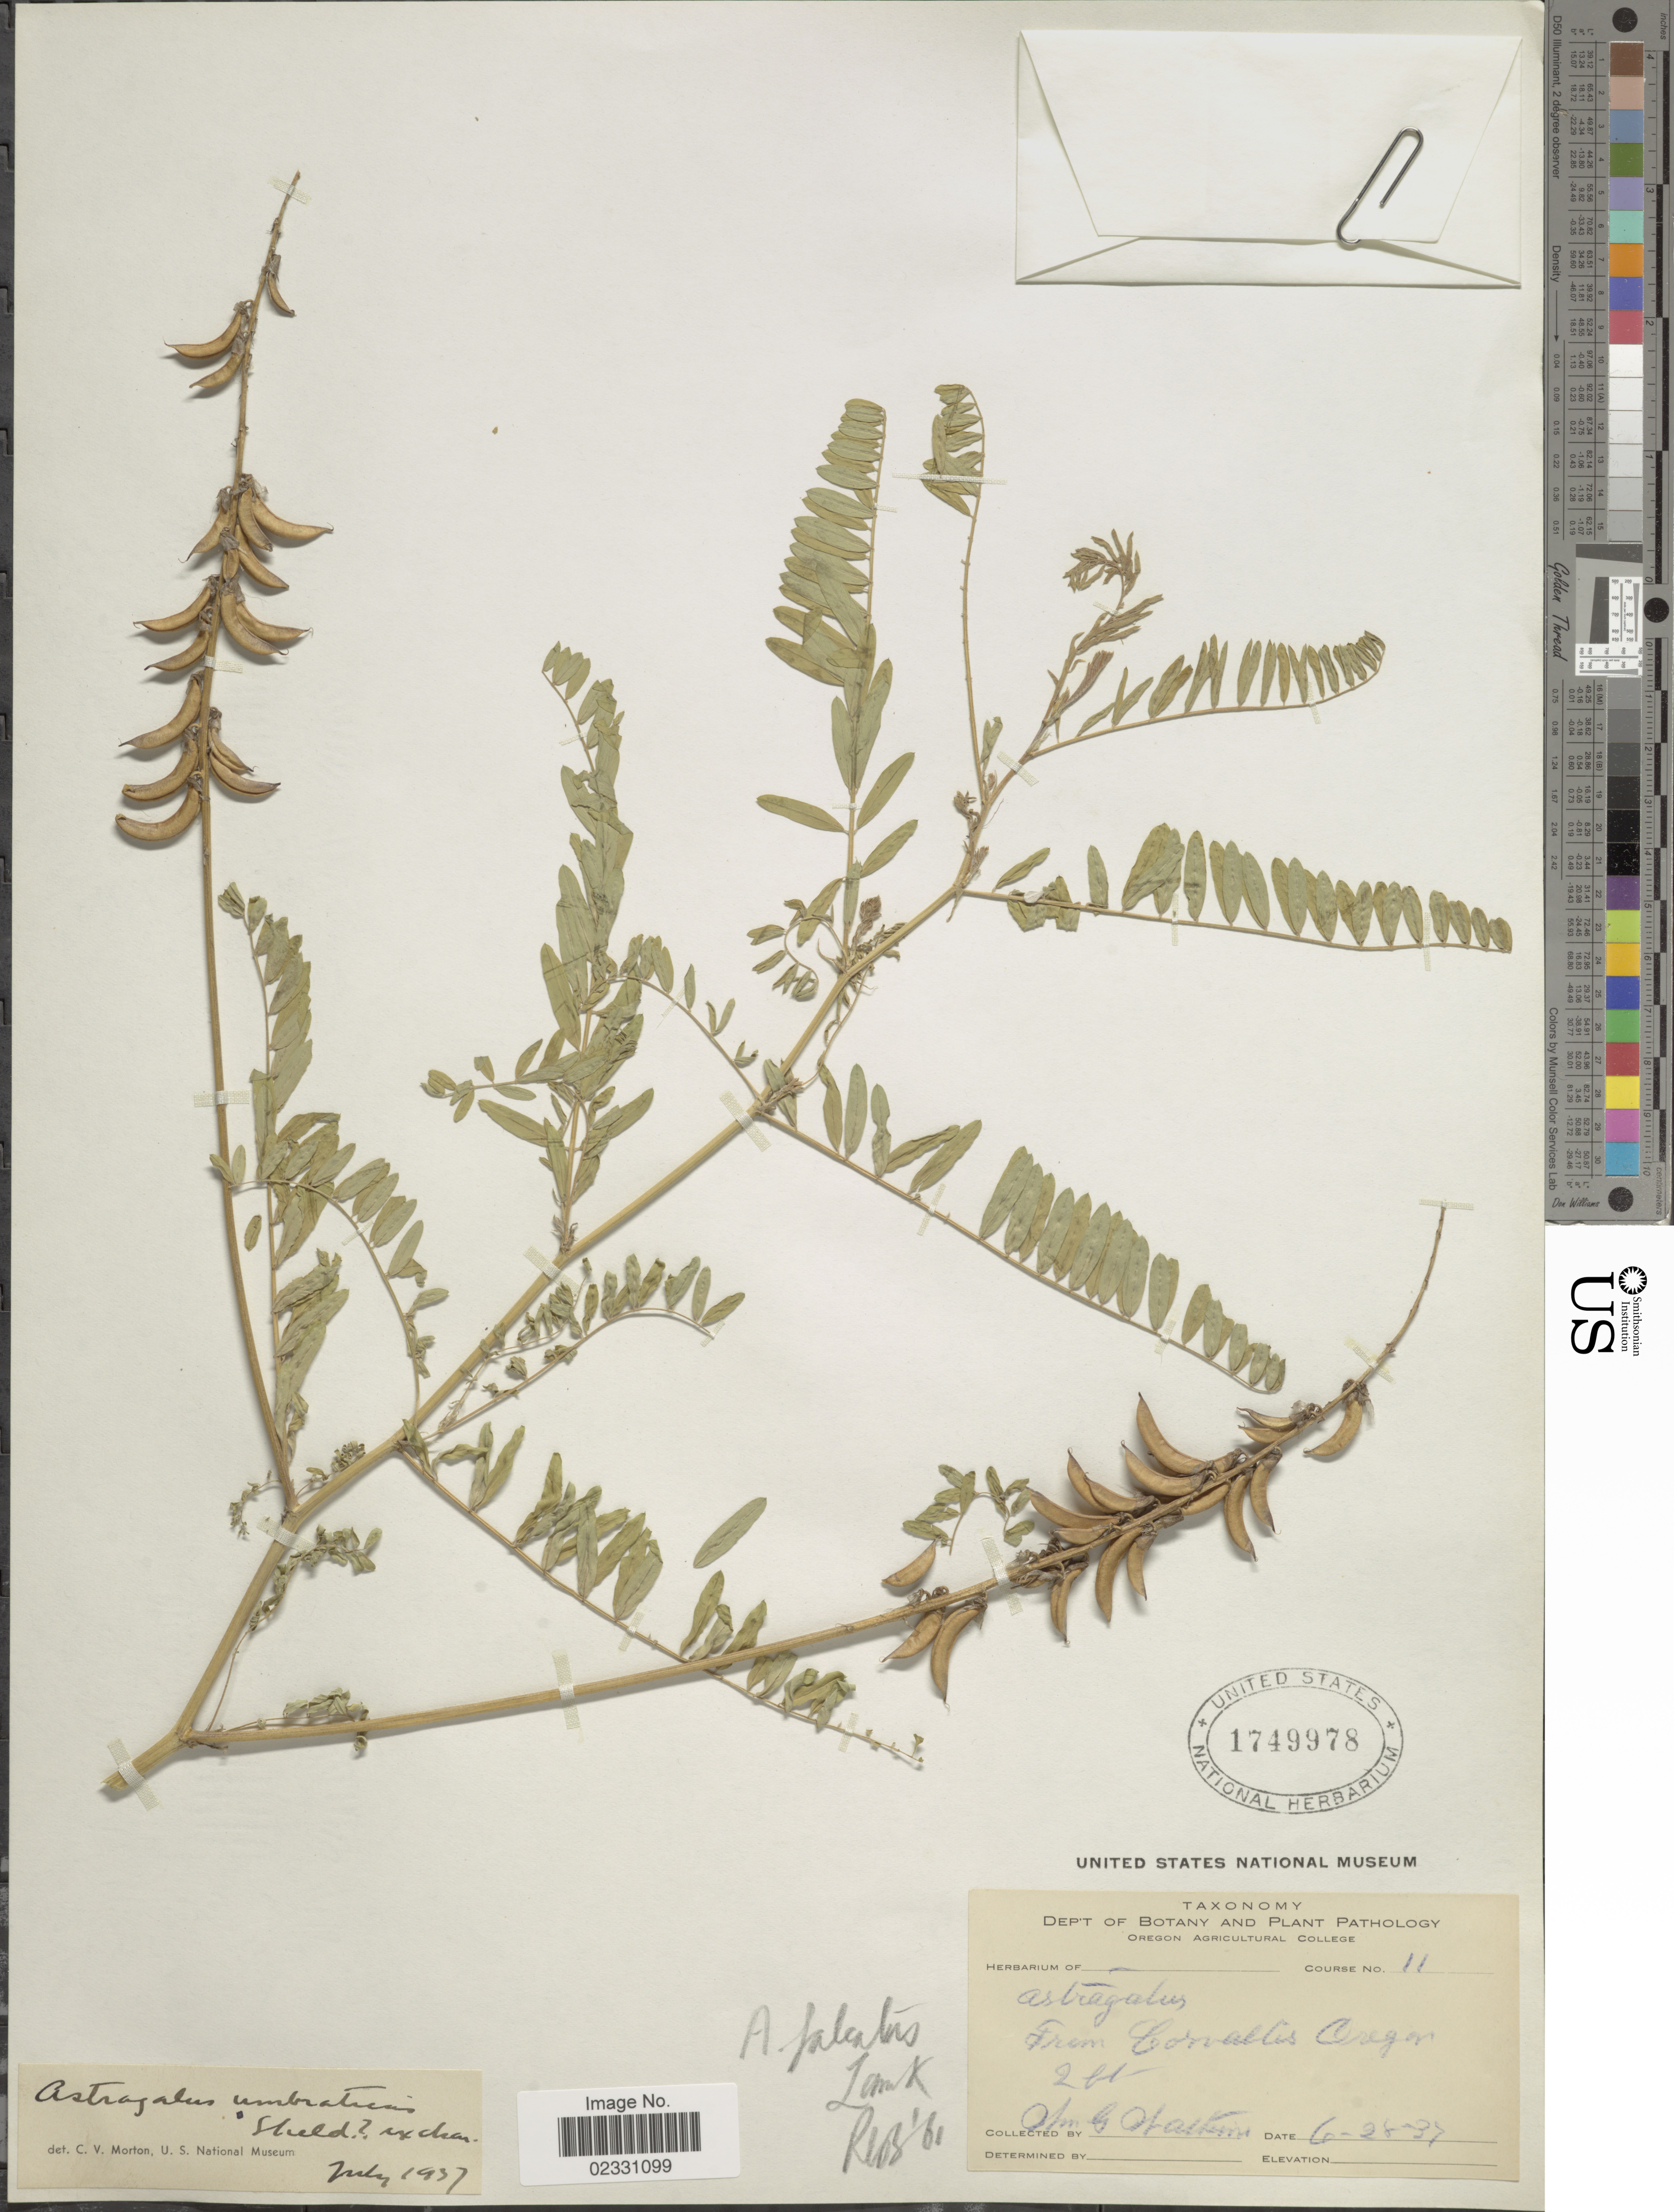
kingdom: Plantae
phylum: Tracheophyta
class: Magnoliopsida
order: Fabales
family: Fabaceae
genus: Astragalus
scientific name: Astragalus falcatus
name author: Lam.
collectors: W. Watkins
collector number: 11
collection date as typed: Transcribed d/m/y: 28/6/37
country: United States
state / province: Oregon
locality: Corvallis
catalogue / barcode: US 1749978